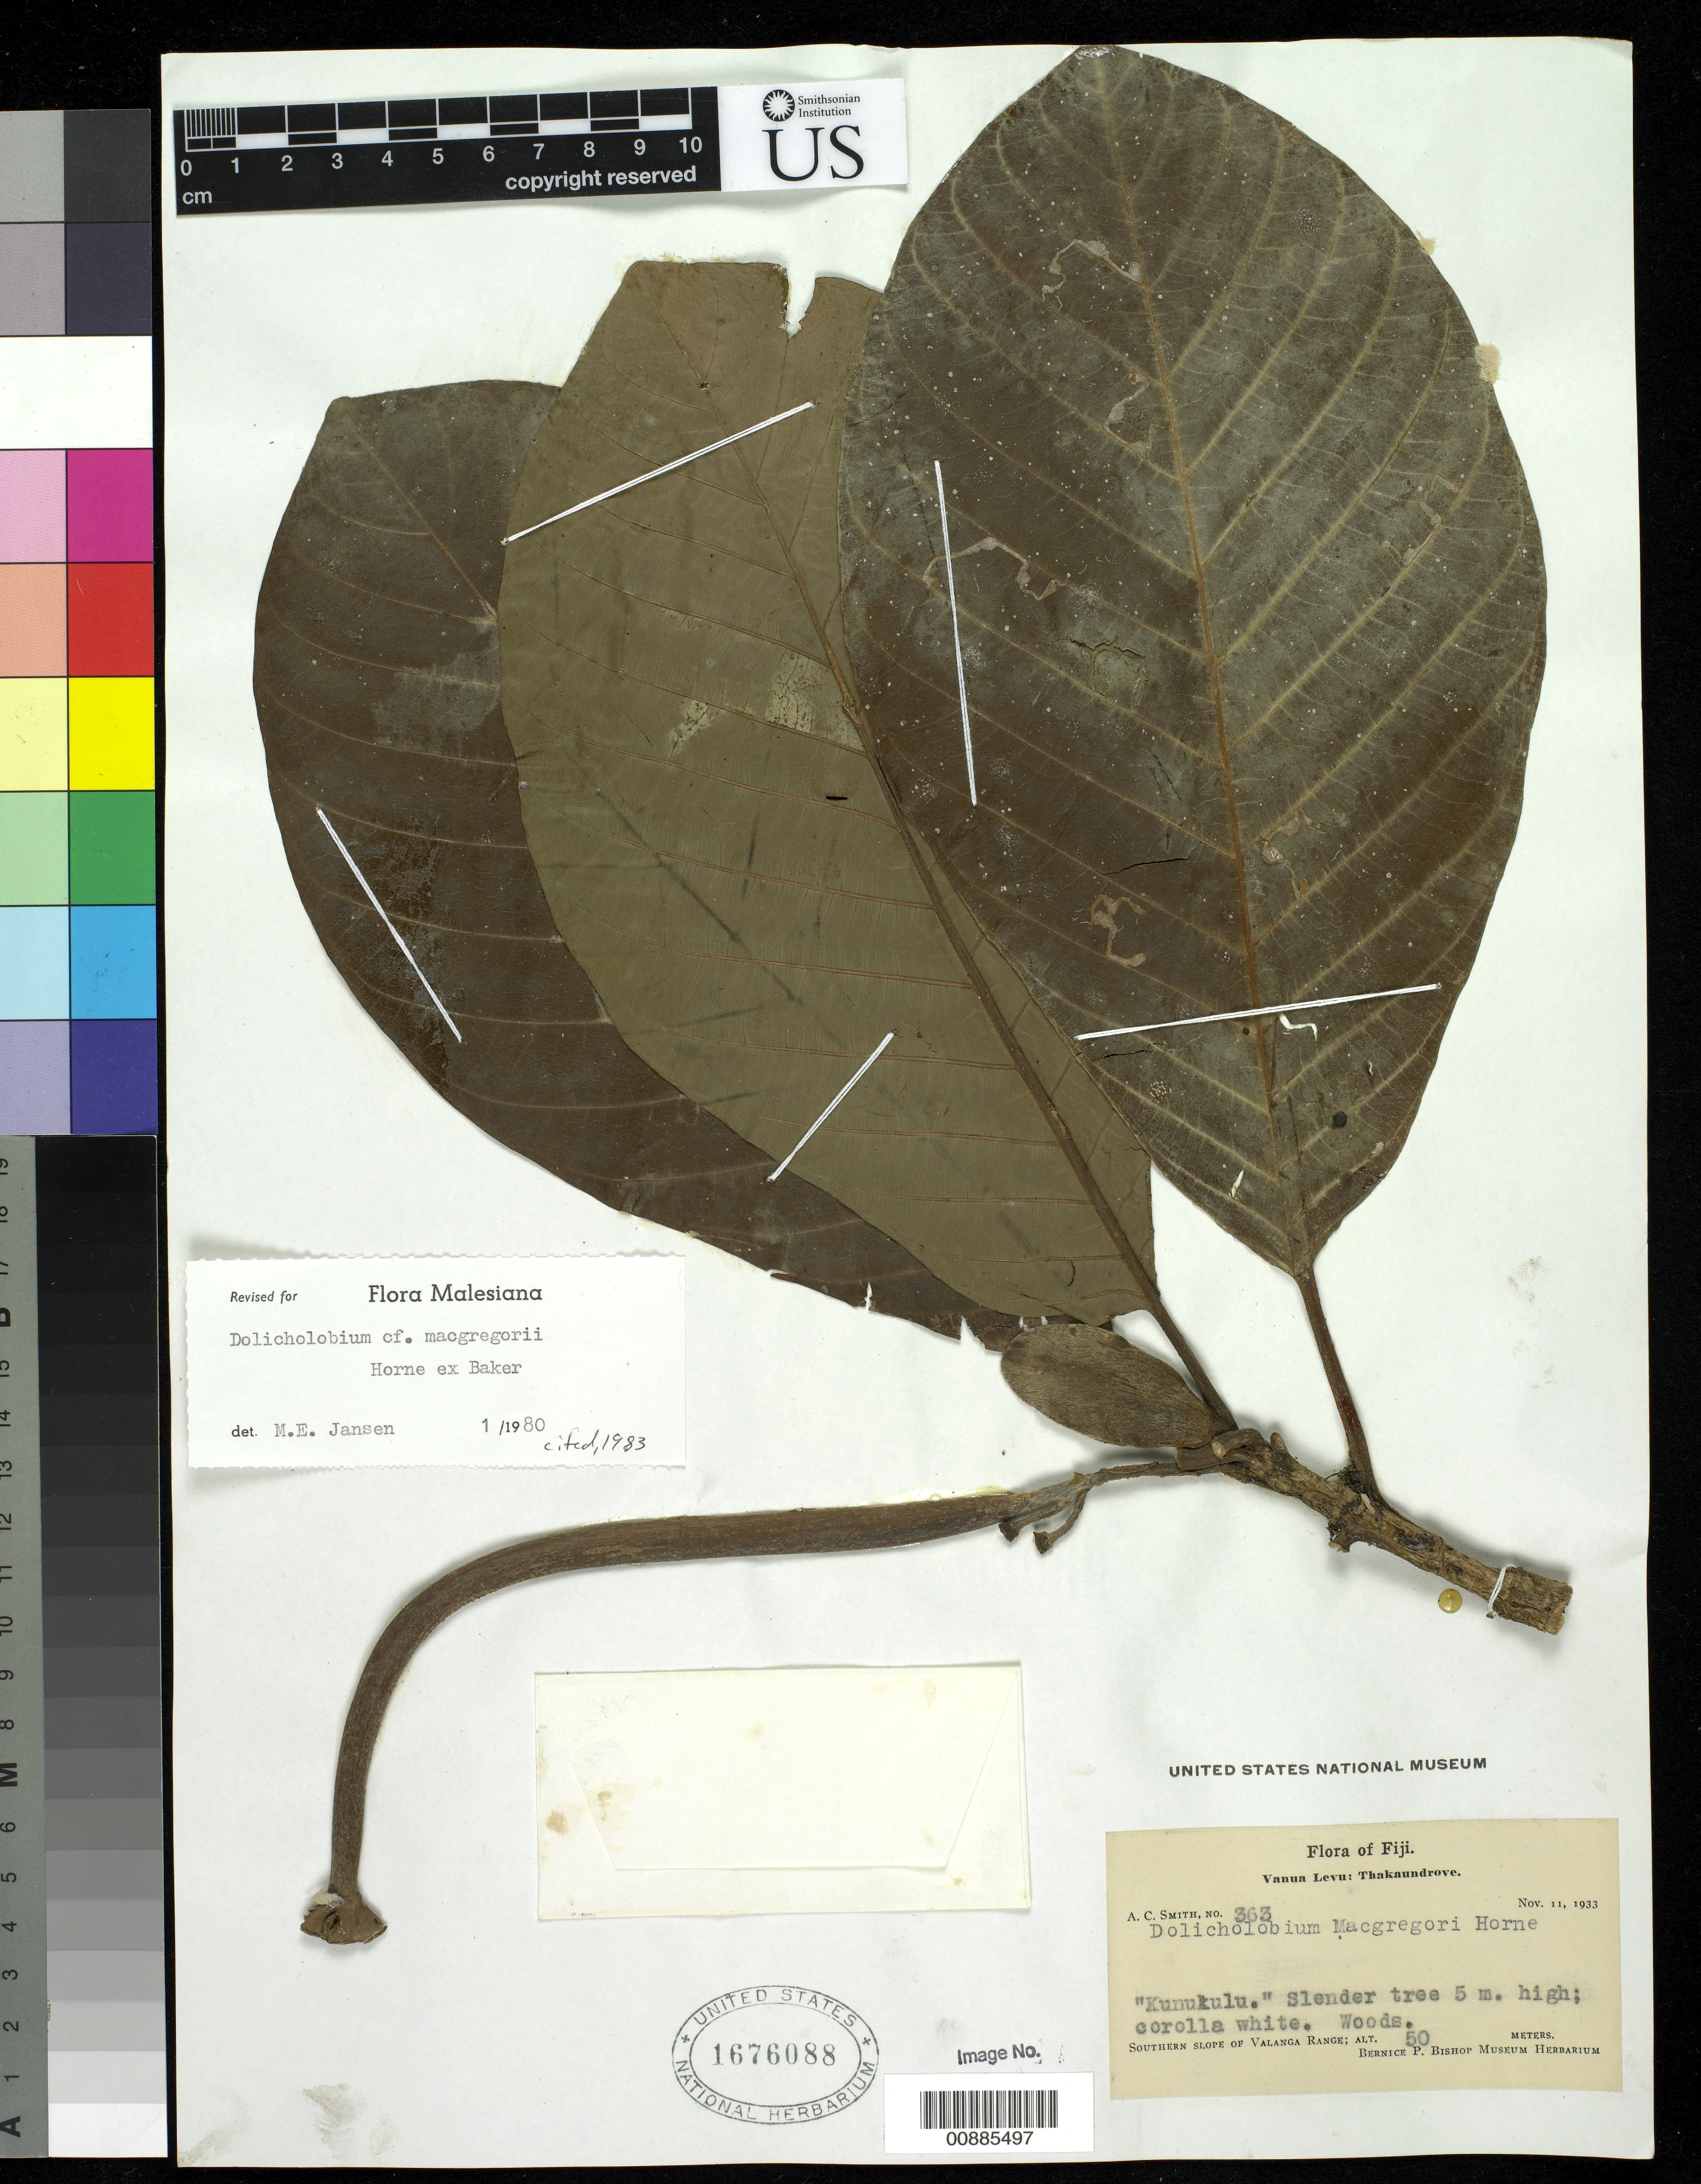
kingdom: Plantae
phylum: Tracheophyta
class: Magnoliopsida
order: Gentianales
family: Rubiaceae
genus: Dolicholobium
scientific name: Dolicholobium macgregorii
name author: Horne ex Baker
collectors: C. A. Smith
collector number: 363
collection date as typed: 11 Nov 1933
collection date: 1933-11-11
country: Fiji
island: Vanua Levu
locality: Vanua Levu: Thakaundrove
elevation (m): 50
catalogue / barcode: US 1676088